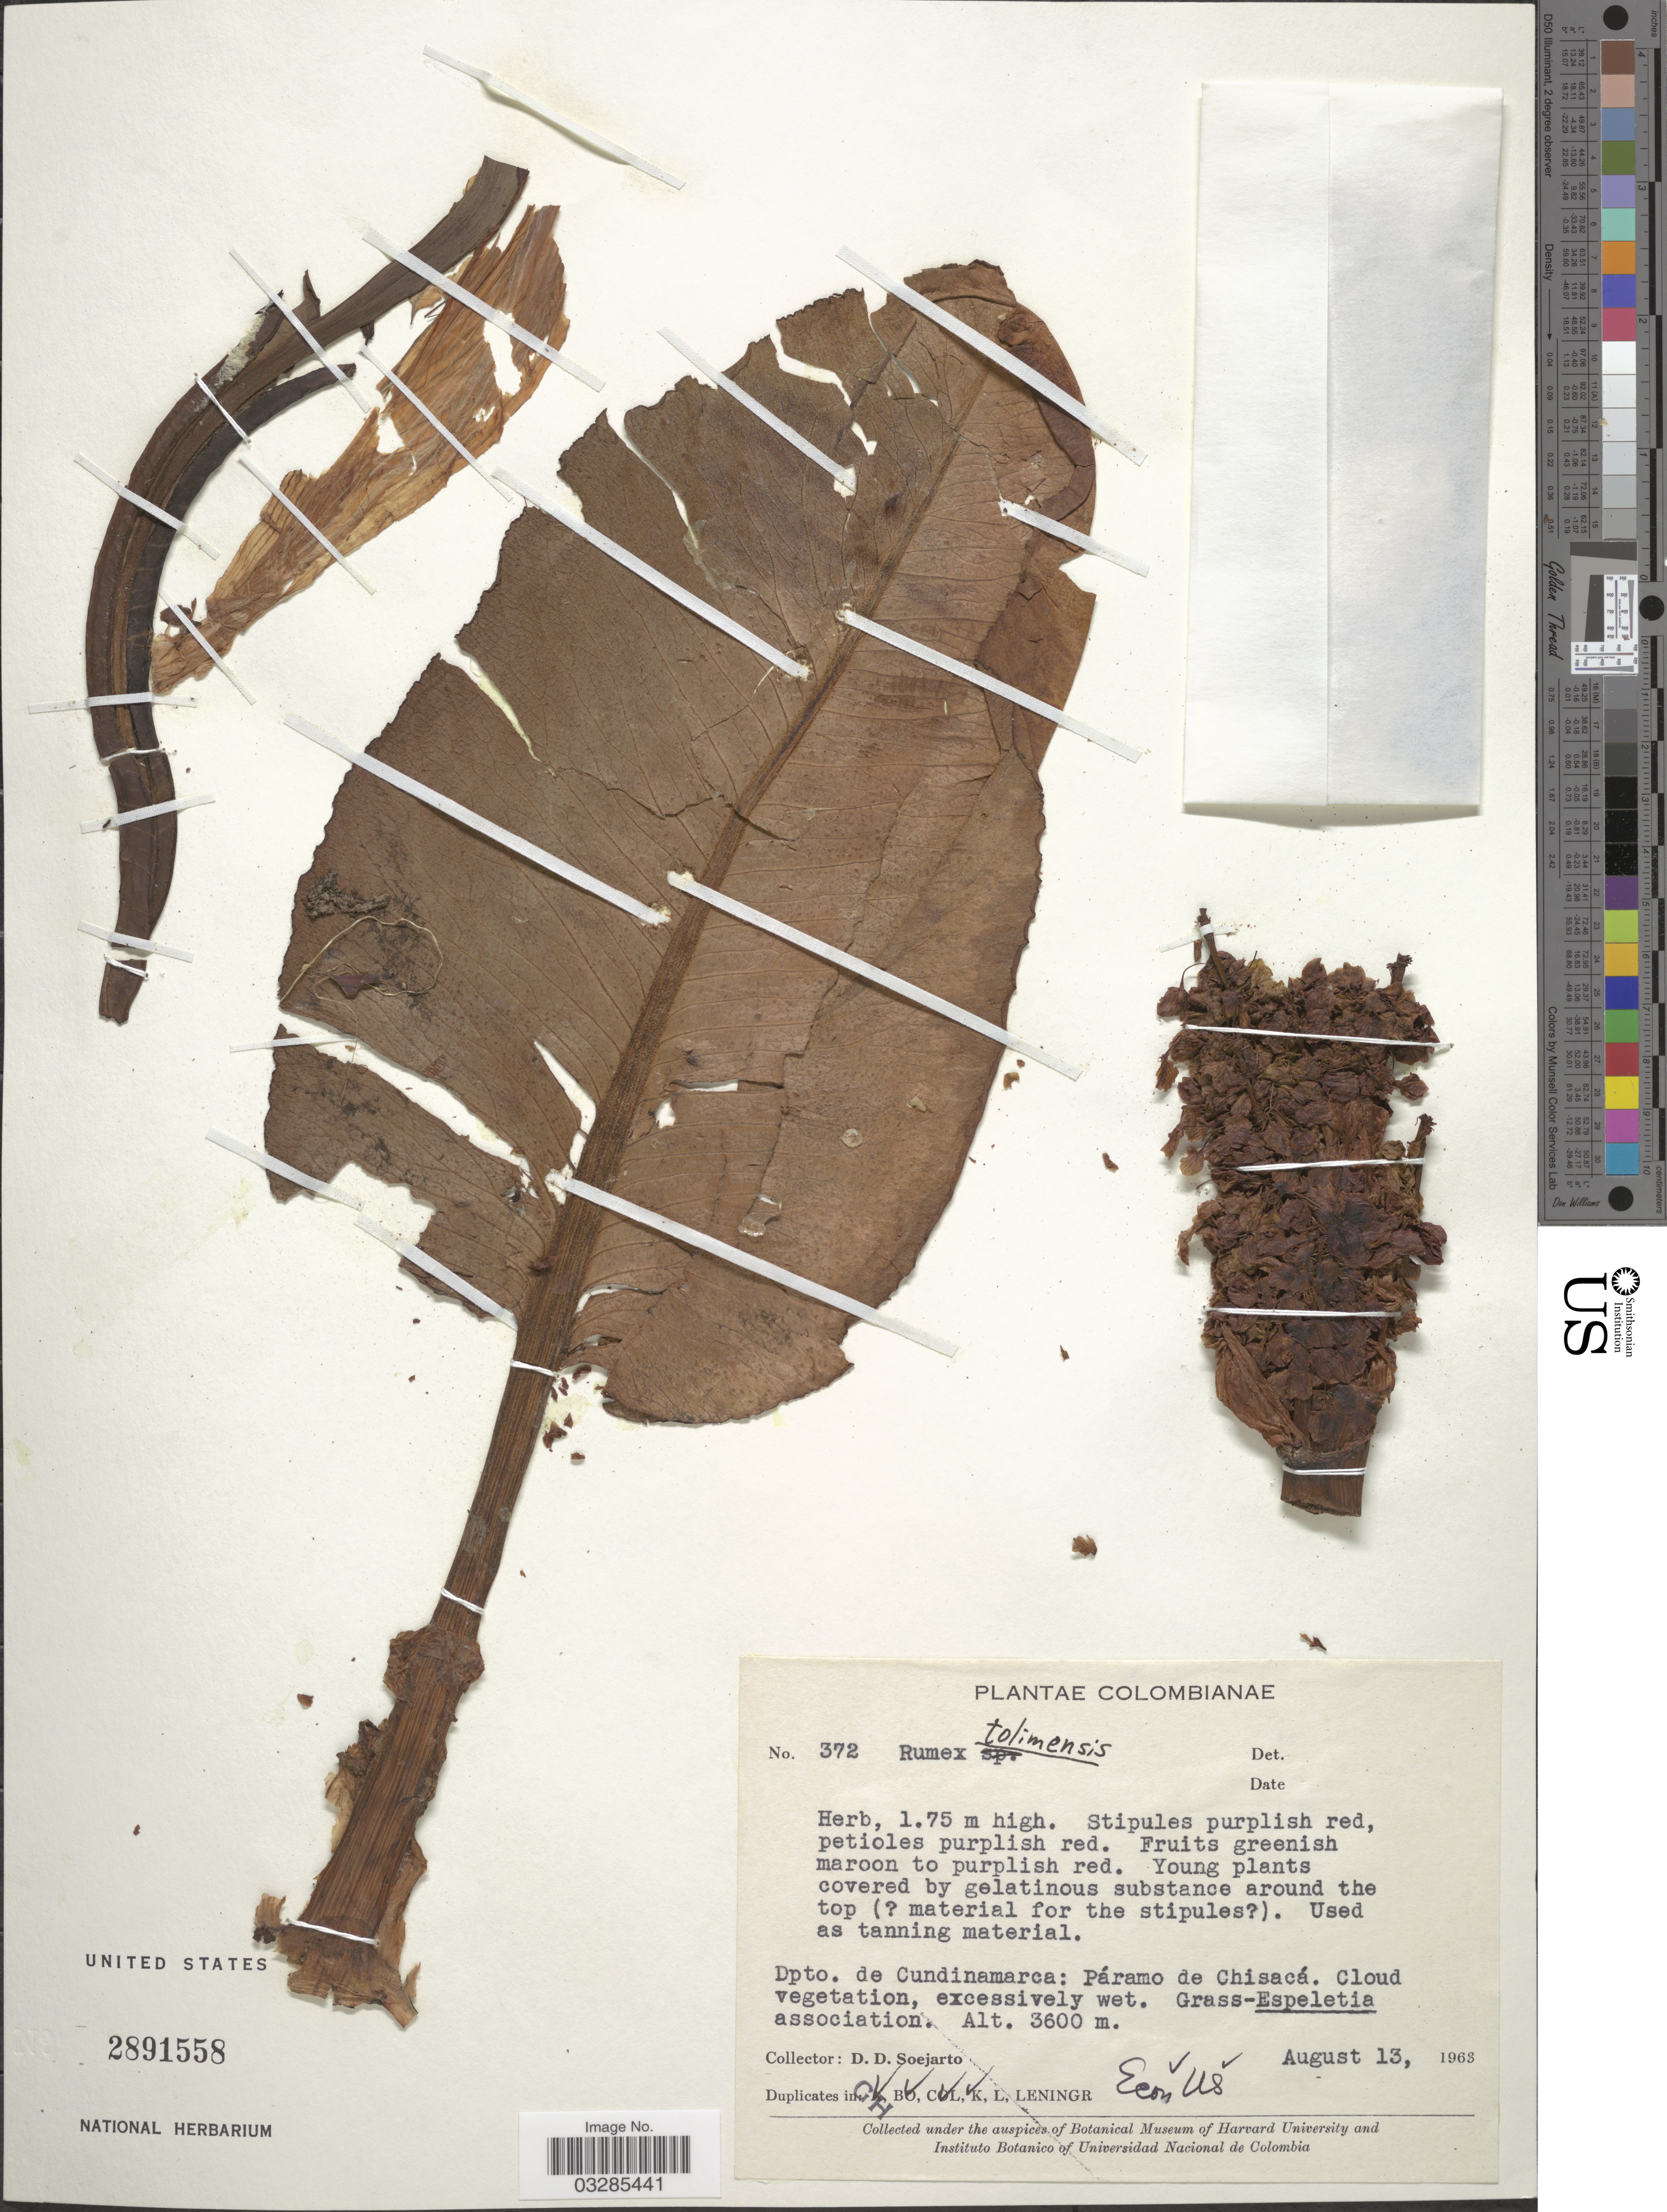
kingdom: Plantae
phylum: Tracheophyta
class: Magnoliopsida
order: Caryophyllales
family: Polygonaceae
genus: Rumex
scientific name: Rumex tolimensis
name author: Wedd.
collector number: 372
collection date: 1963-08-13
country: Colombia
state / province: Cundinamarca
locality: Dpto. de Cundinamarca: Páramo de Chisacá.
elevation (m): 3600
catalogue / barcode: US 2891558